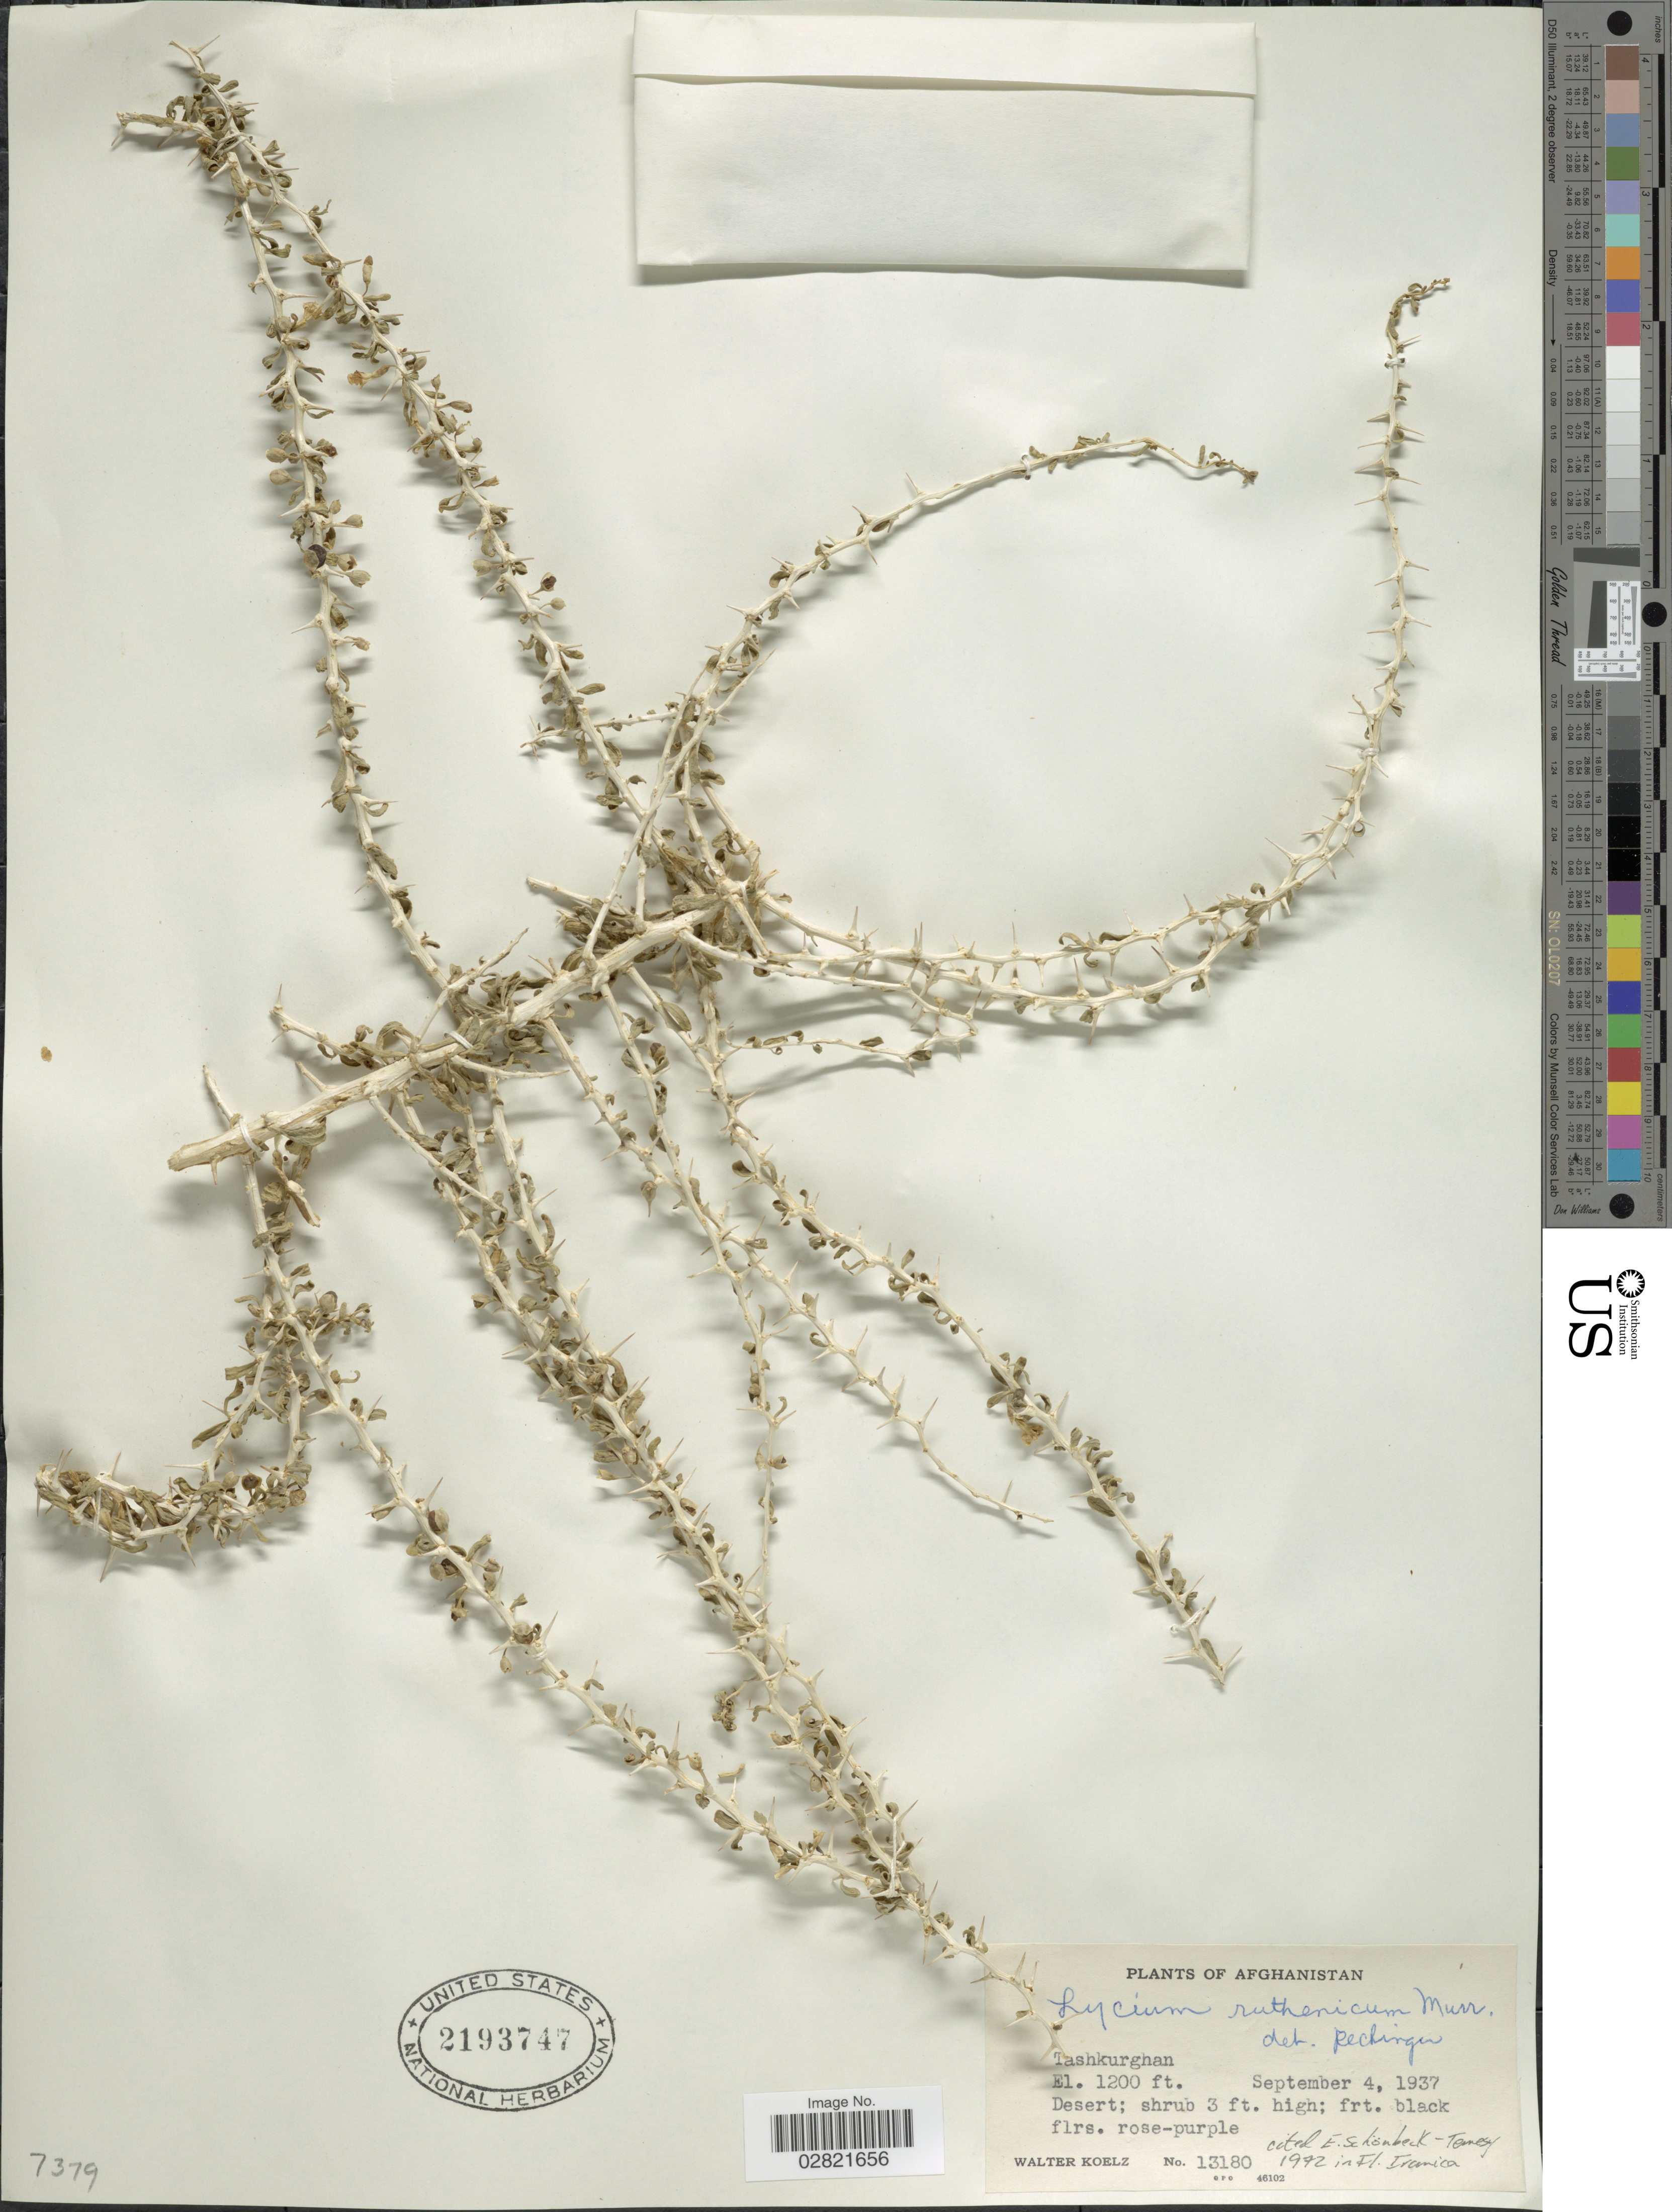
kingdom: Plantae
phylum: Tracheophyta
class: Magnoliopsida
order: Solanales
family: Solanaceae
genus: Lycium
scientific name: Lycium ruthenicum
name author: Murray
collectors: W. N. Koelz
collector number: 13180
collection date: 1937-09-04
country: Afghanistan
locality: Tashkurghan.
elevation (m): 366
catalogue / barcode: US 2193747